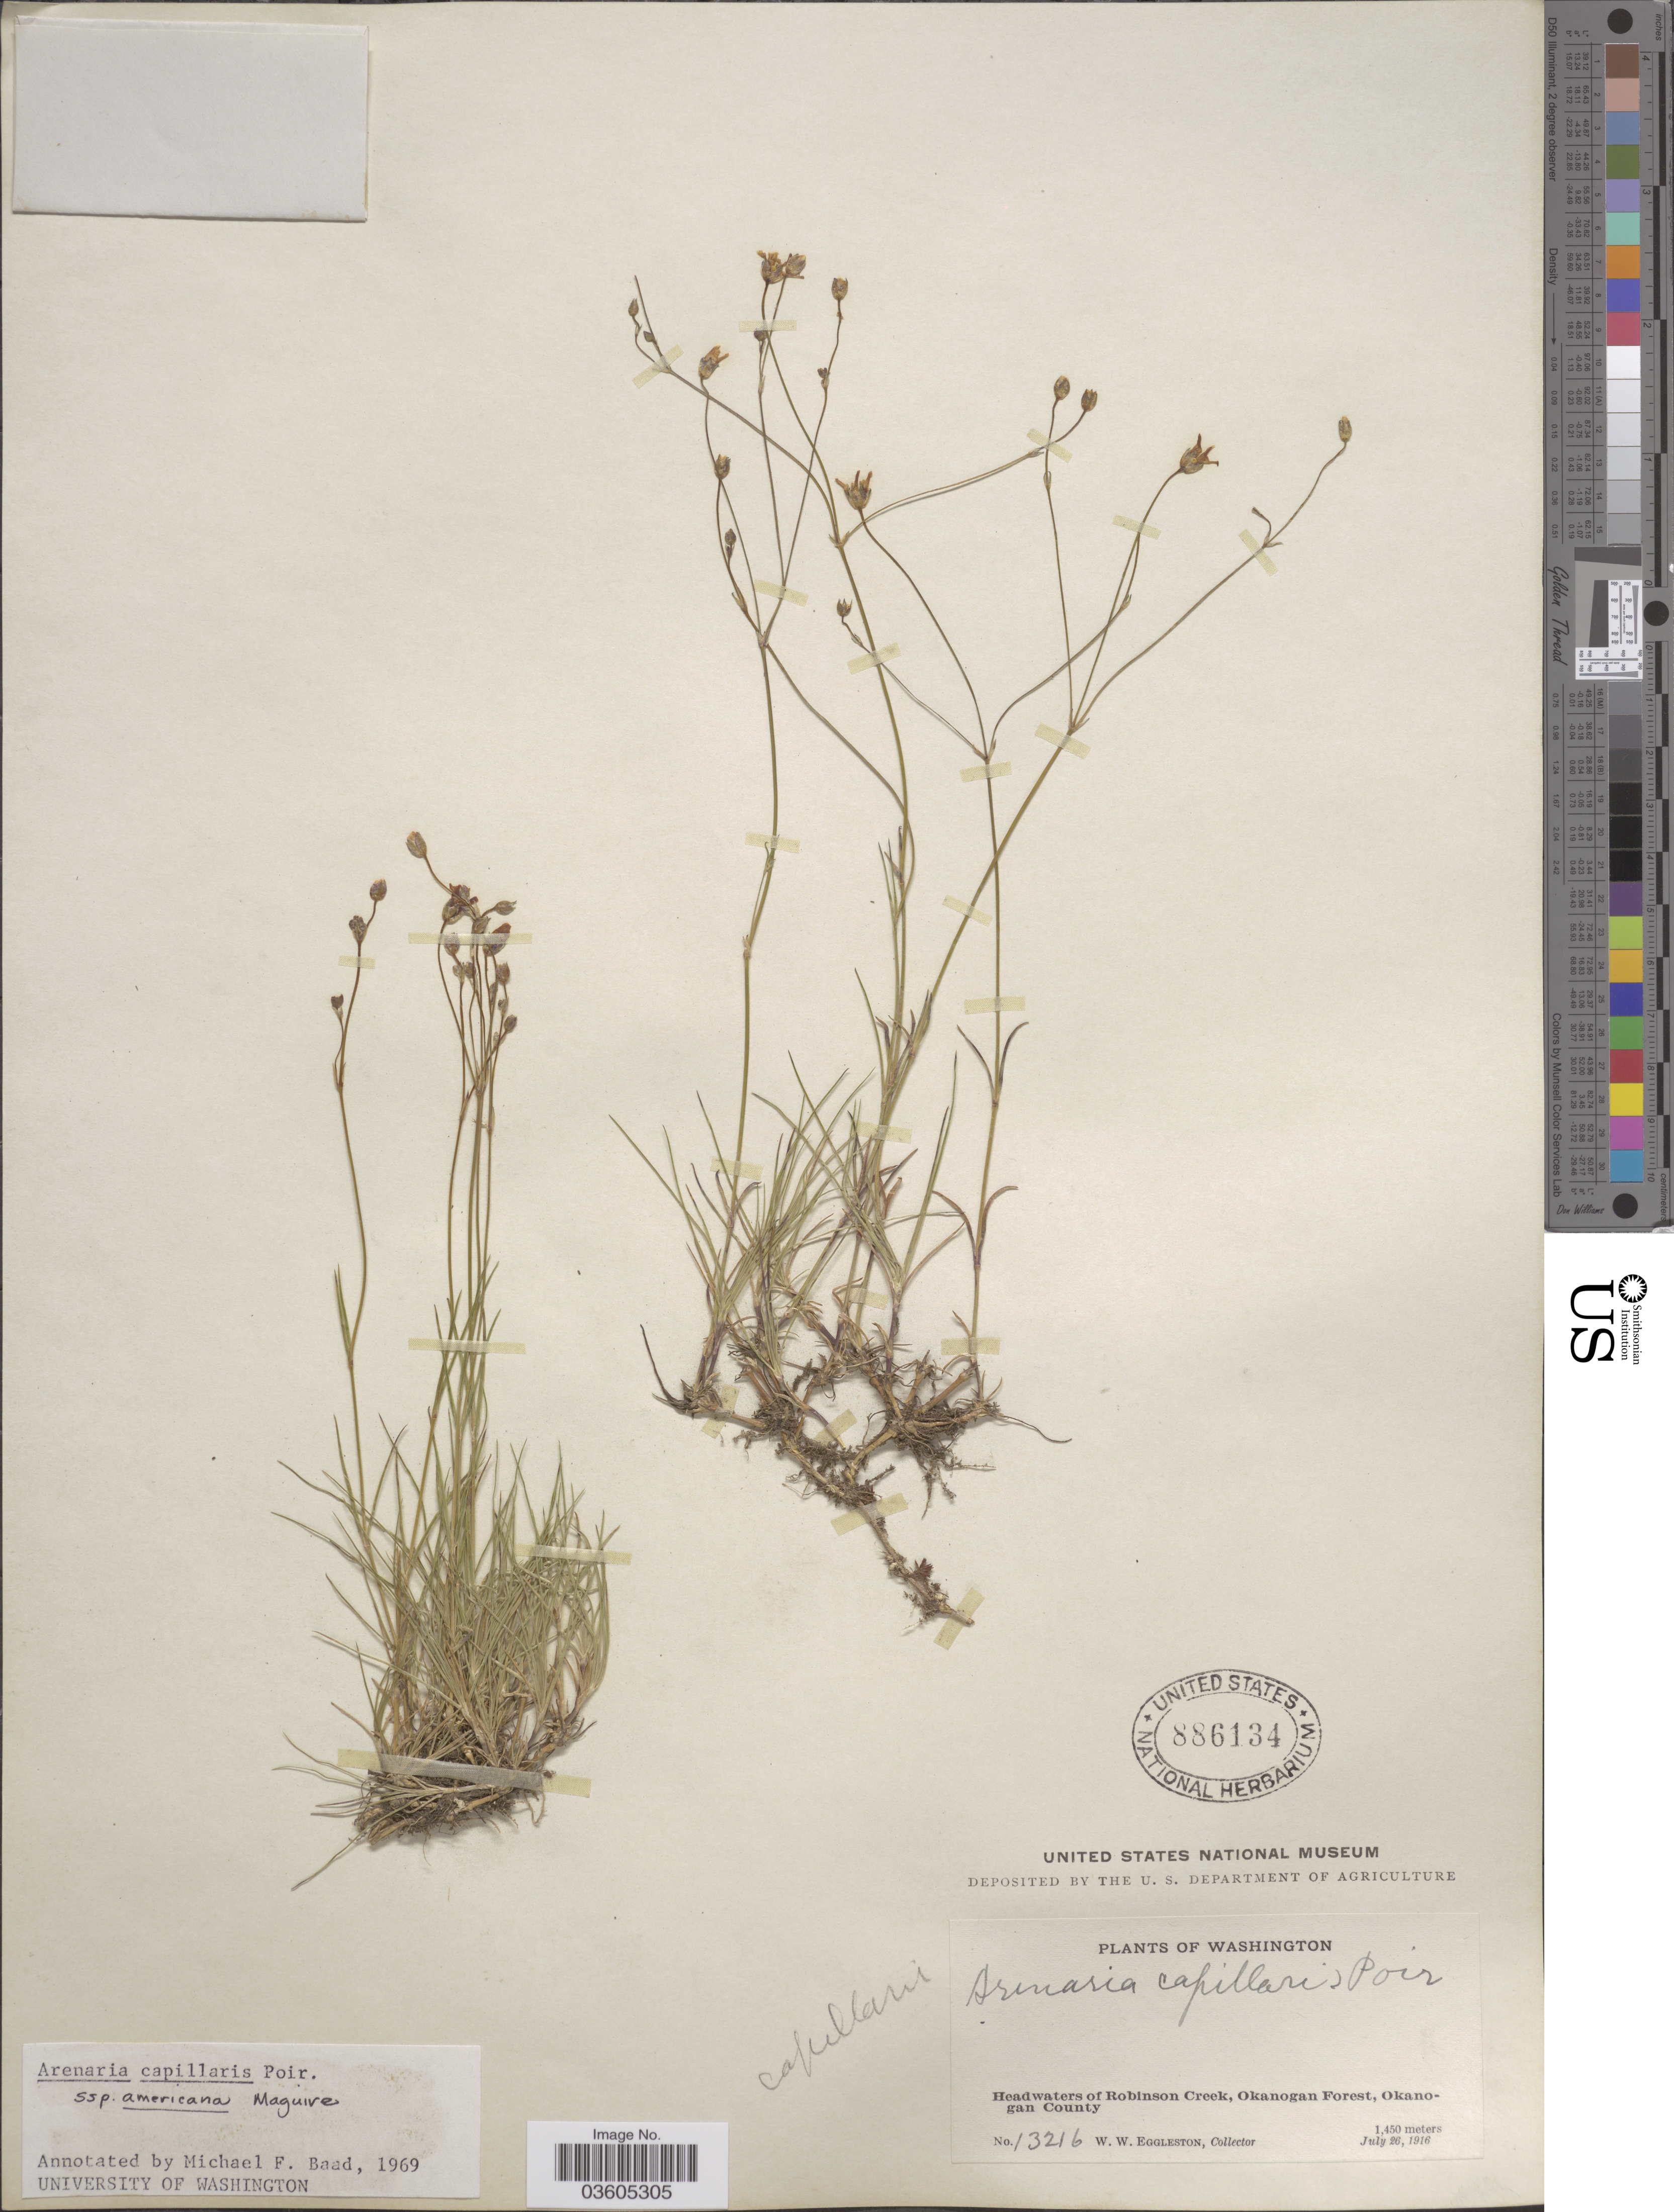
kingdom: Plantae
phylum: Tracheophyta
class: Magnoliopsida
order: Caryophyllales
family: Caryophyllaceae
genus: Eremogone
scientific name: Eremogone capillaris var. americana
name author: (Maguire) R.L. Hartm. & Rabeler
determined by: U.S. National Herbarium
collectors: W. W. Eggleston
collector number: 13216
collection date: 1916-07-26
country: United States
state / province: Washington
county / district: Okanogan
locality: Headwaters of Robinson Creek, Okanogan Forest, Okanogan County.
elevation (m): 1450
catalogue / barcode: US 886134